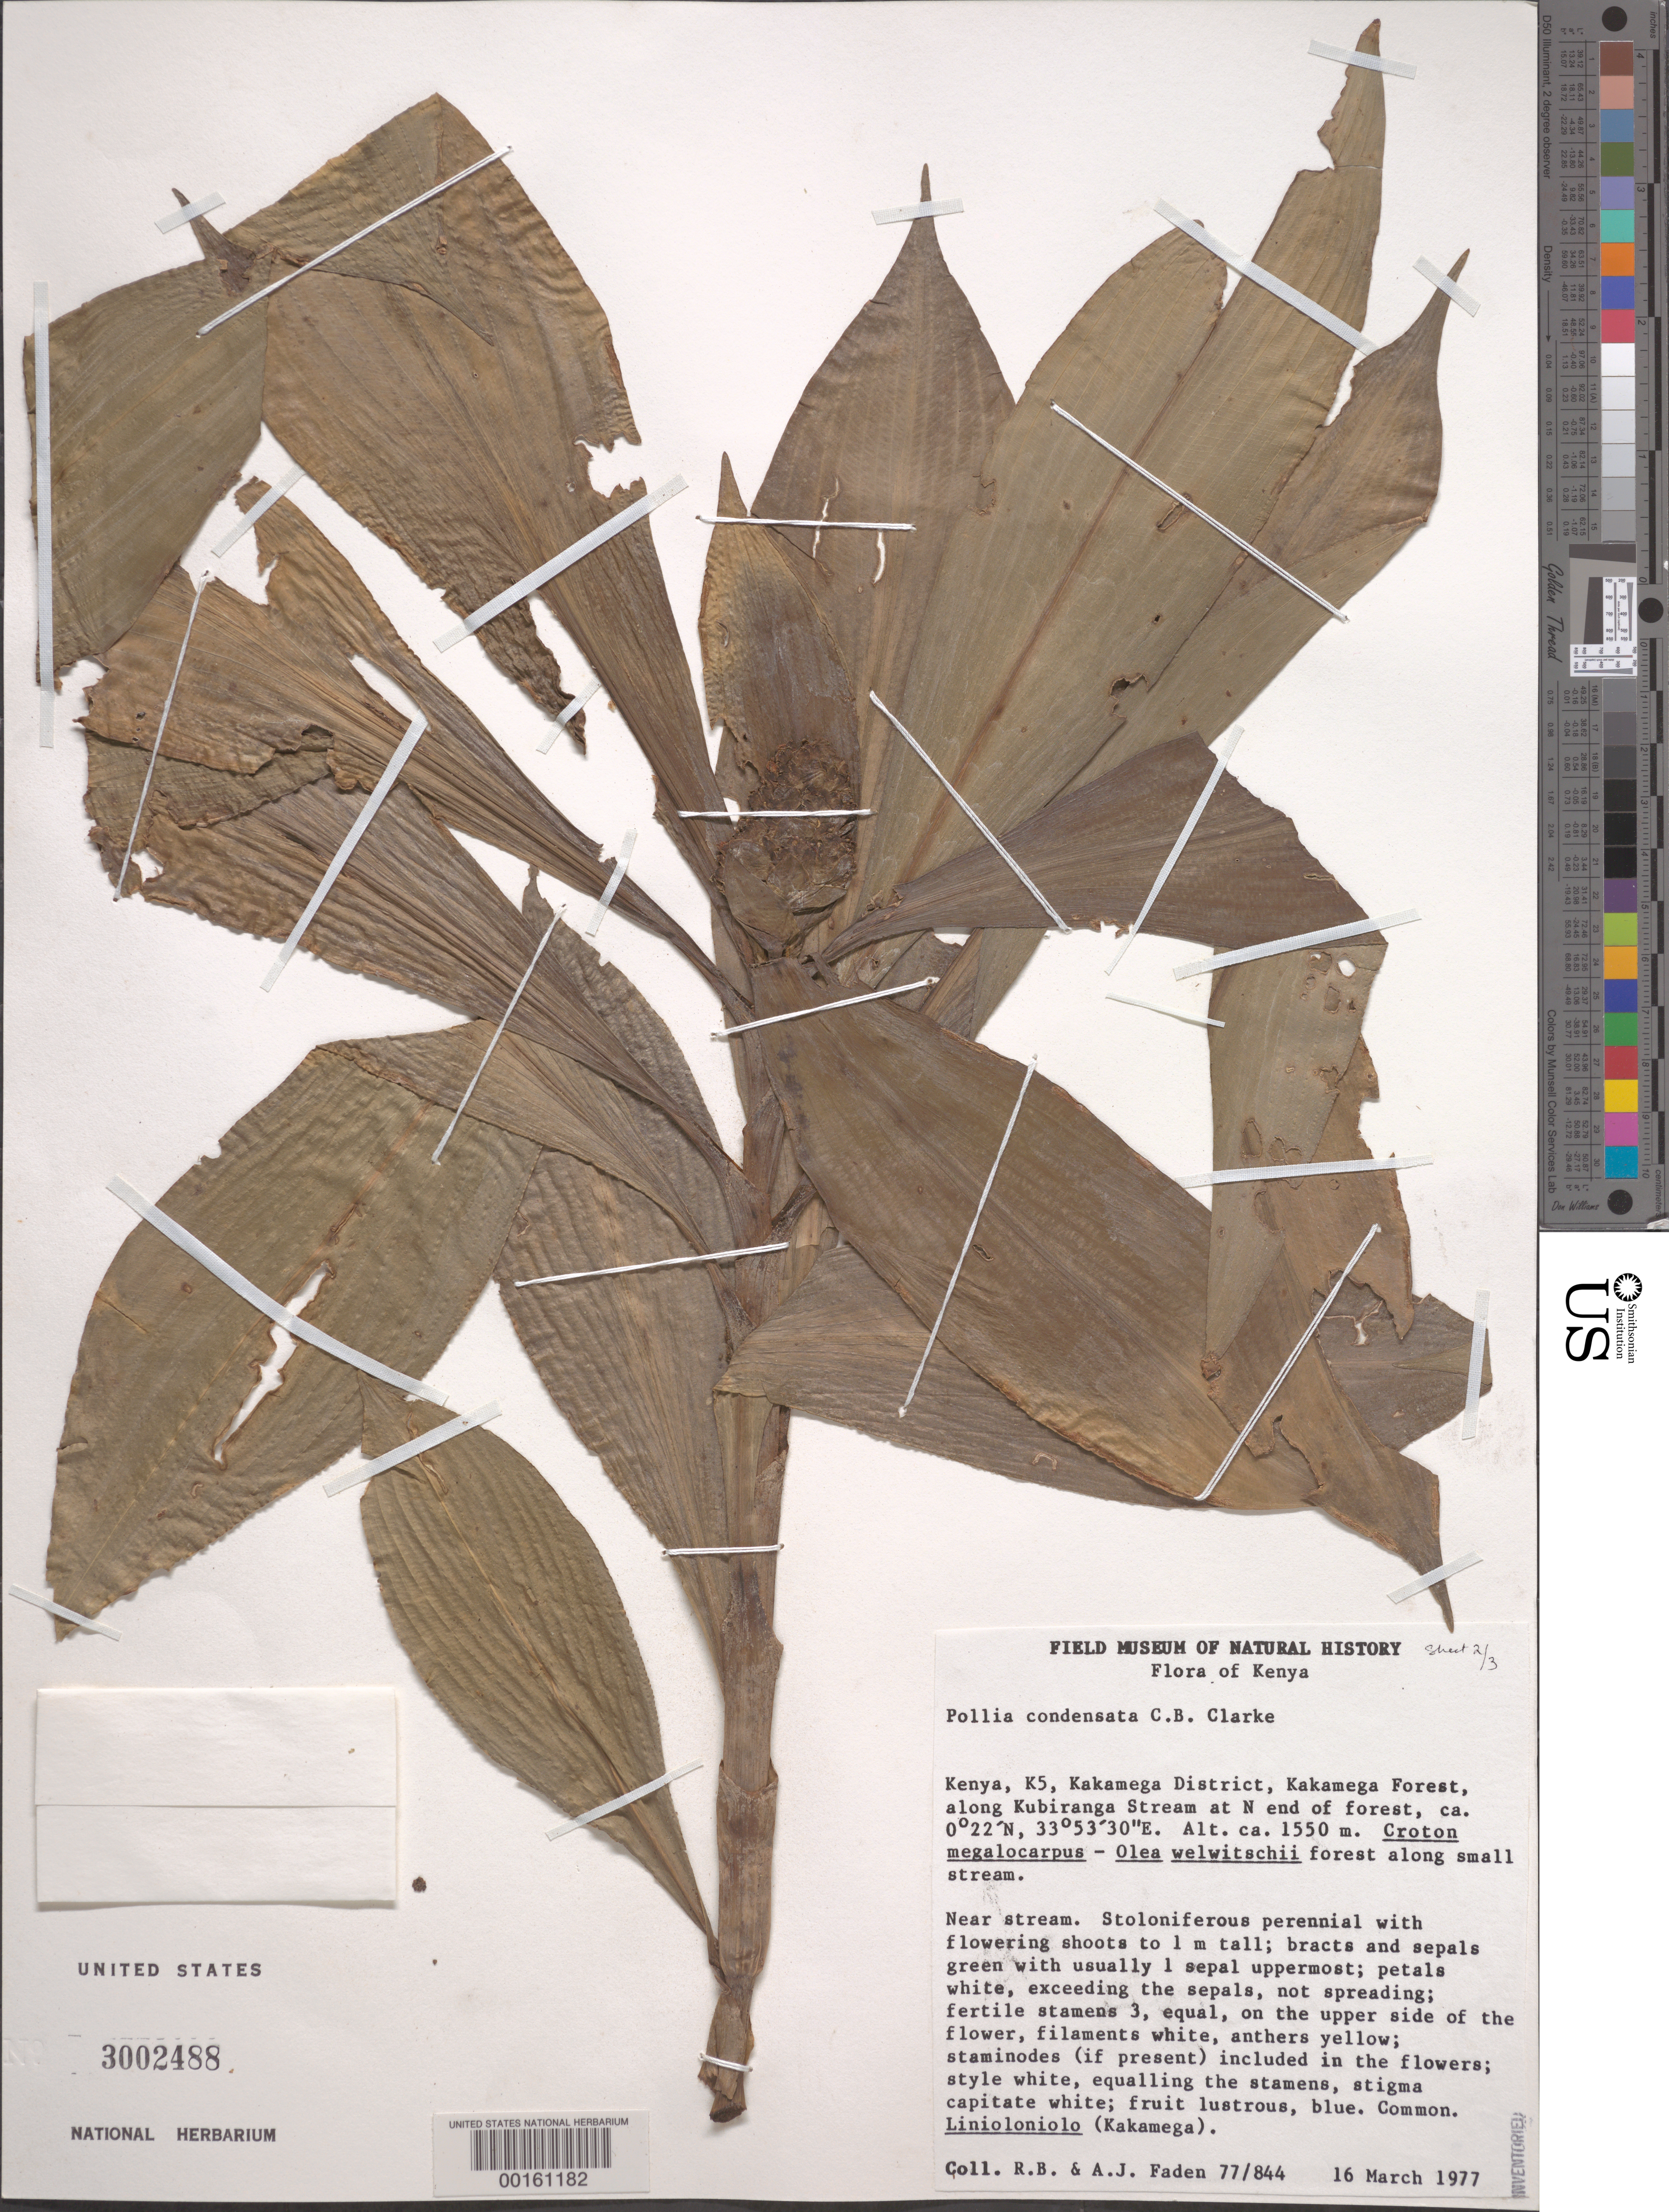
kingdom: Plantae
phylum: Tracheophyta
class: Liliopsida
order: Commelinales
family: Commelinaceae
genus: Pollia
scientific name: Pollia condensata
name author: C.B. Clarke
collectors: R. B. Faden & A. J. Faden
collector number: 77/844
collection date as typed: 16 Mar 1977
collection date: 1977-03-16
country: Kenya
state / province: Kakamega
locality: Kakamega forest, along kubiranga stream at n end of forest.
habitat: Croton megalocarpus-olea welwitschii forest along stream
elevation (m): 1550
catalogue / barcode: US 3002488